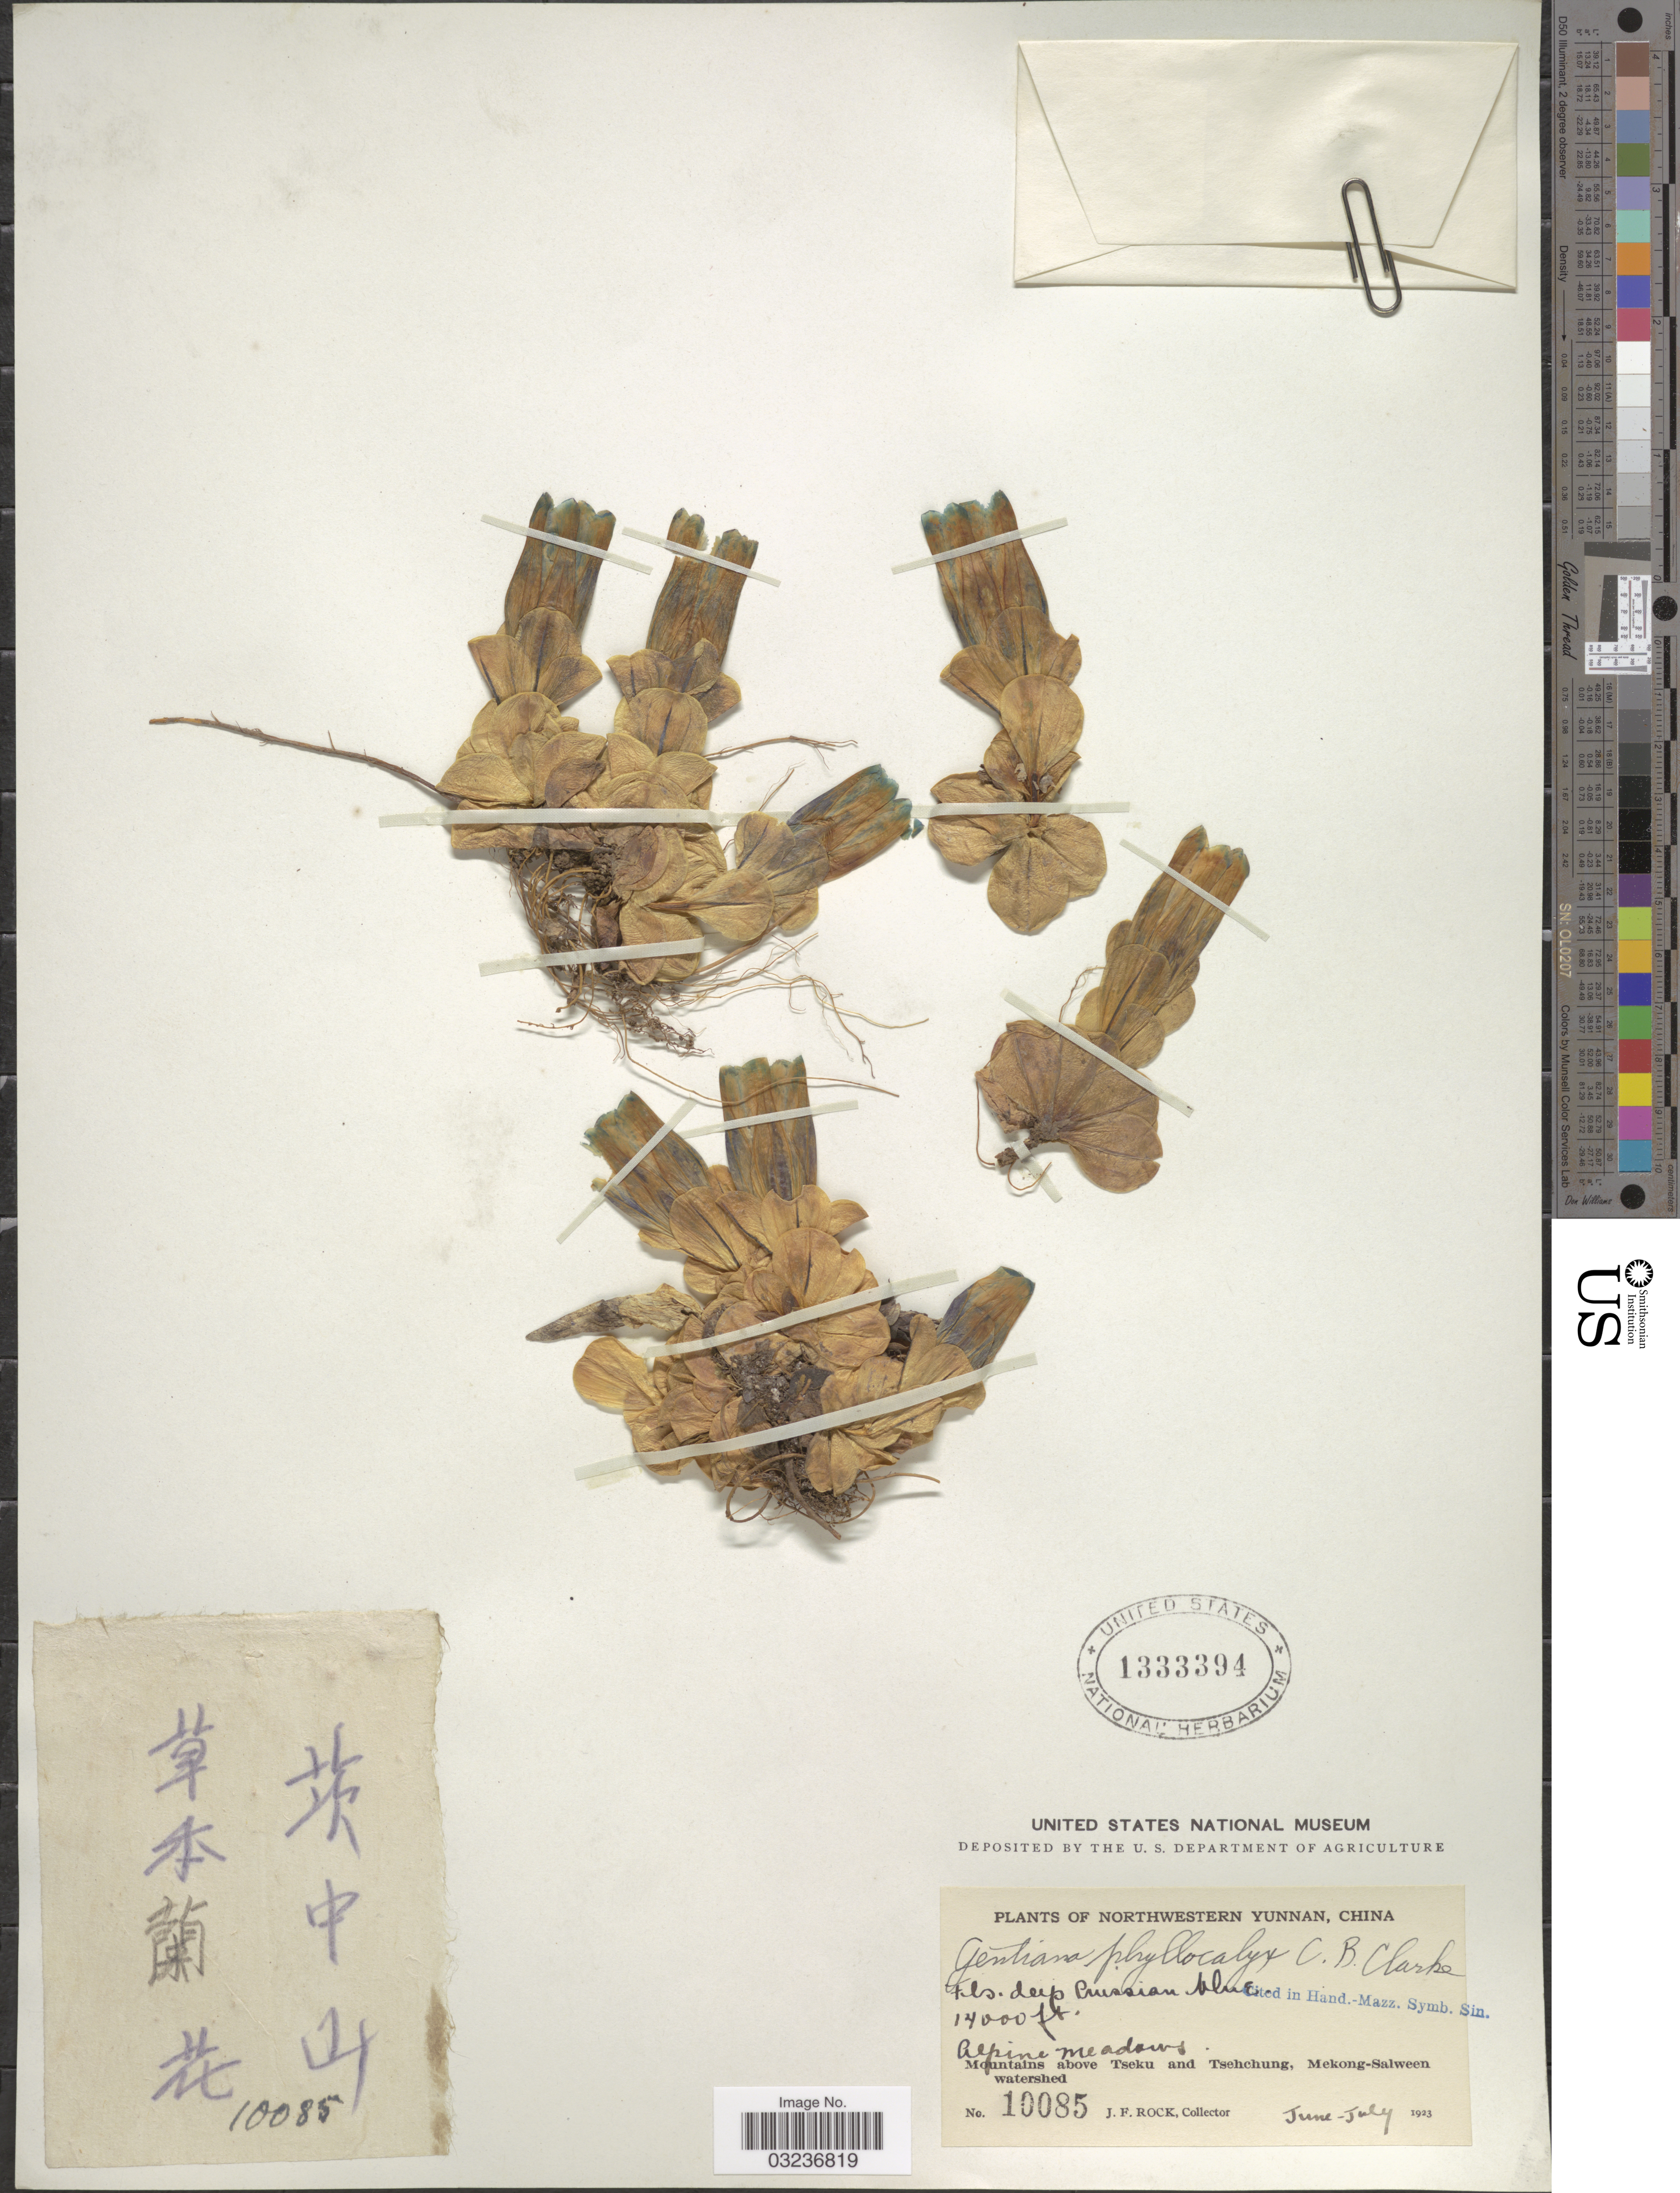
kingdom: Plantae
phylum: Tracheophyta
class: Magnoliopsida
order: Gentianales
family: Gentianaceae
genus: Gentiana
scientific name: Gentiana phyllocalyx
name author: C.B. Clarke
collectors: J. Rock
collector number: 10085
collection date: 1923-06/1923-07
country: China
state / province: Yunnan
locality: Northwestern Yunnan, Mountains above Tseku and Tsehchung, Mekong-Salween watershed.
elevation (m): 4267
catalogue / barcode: US 1333394